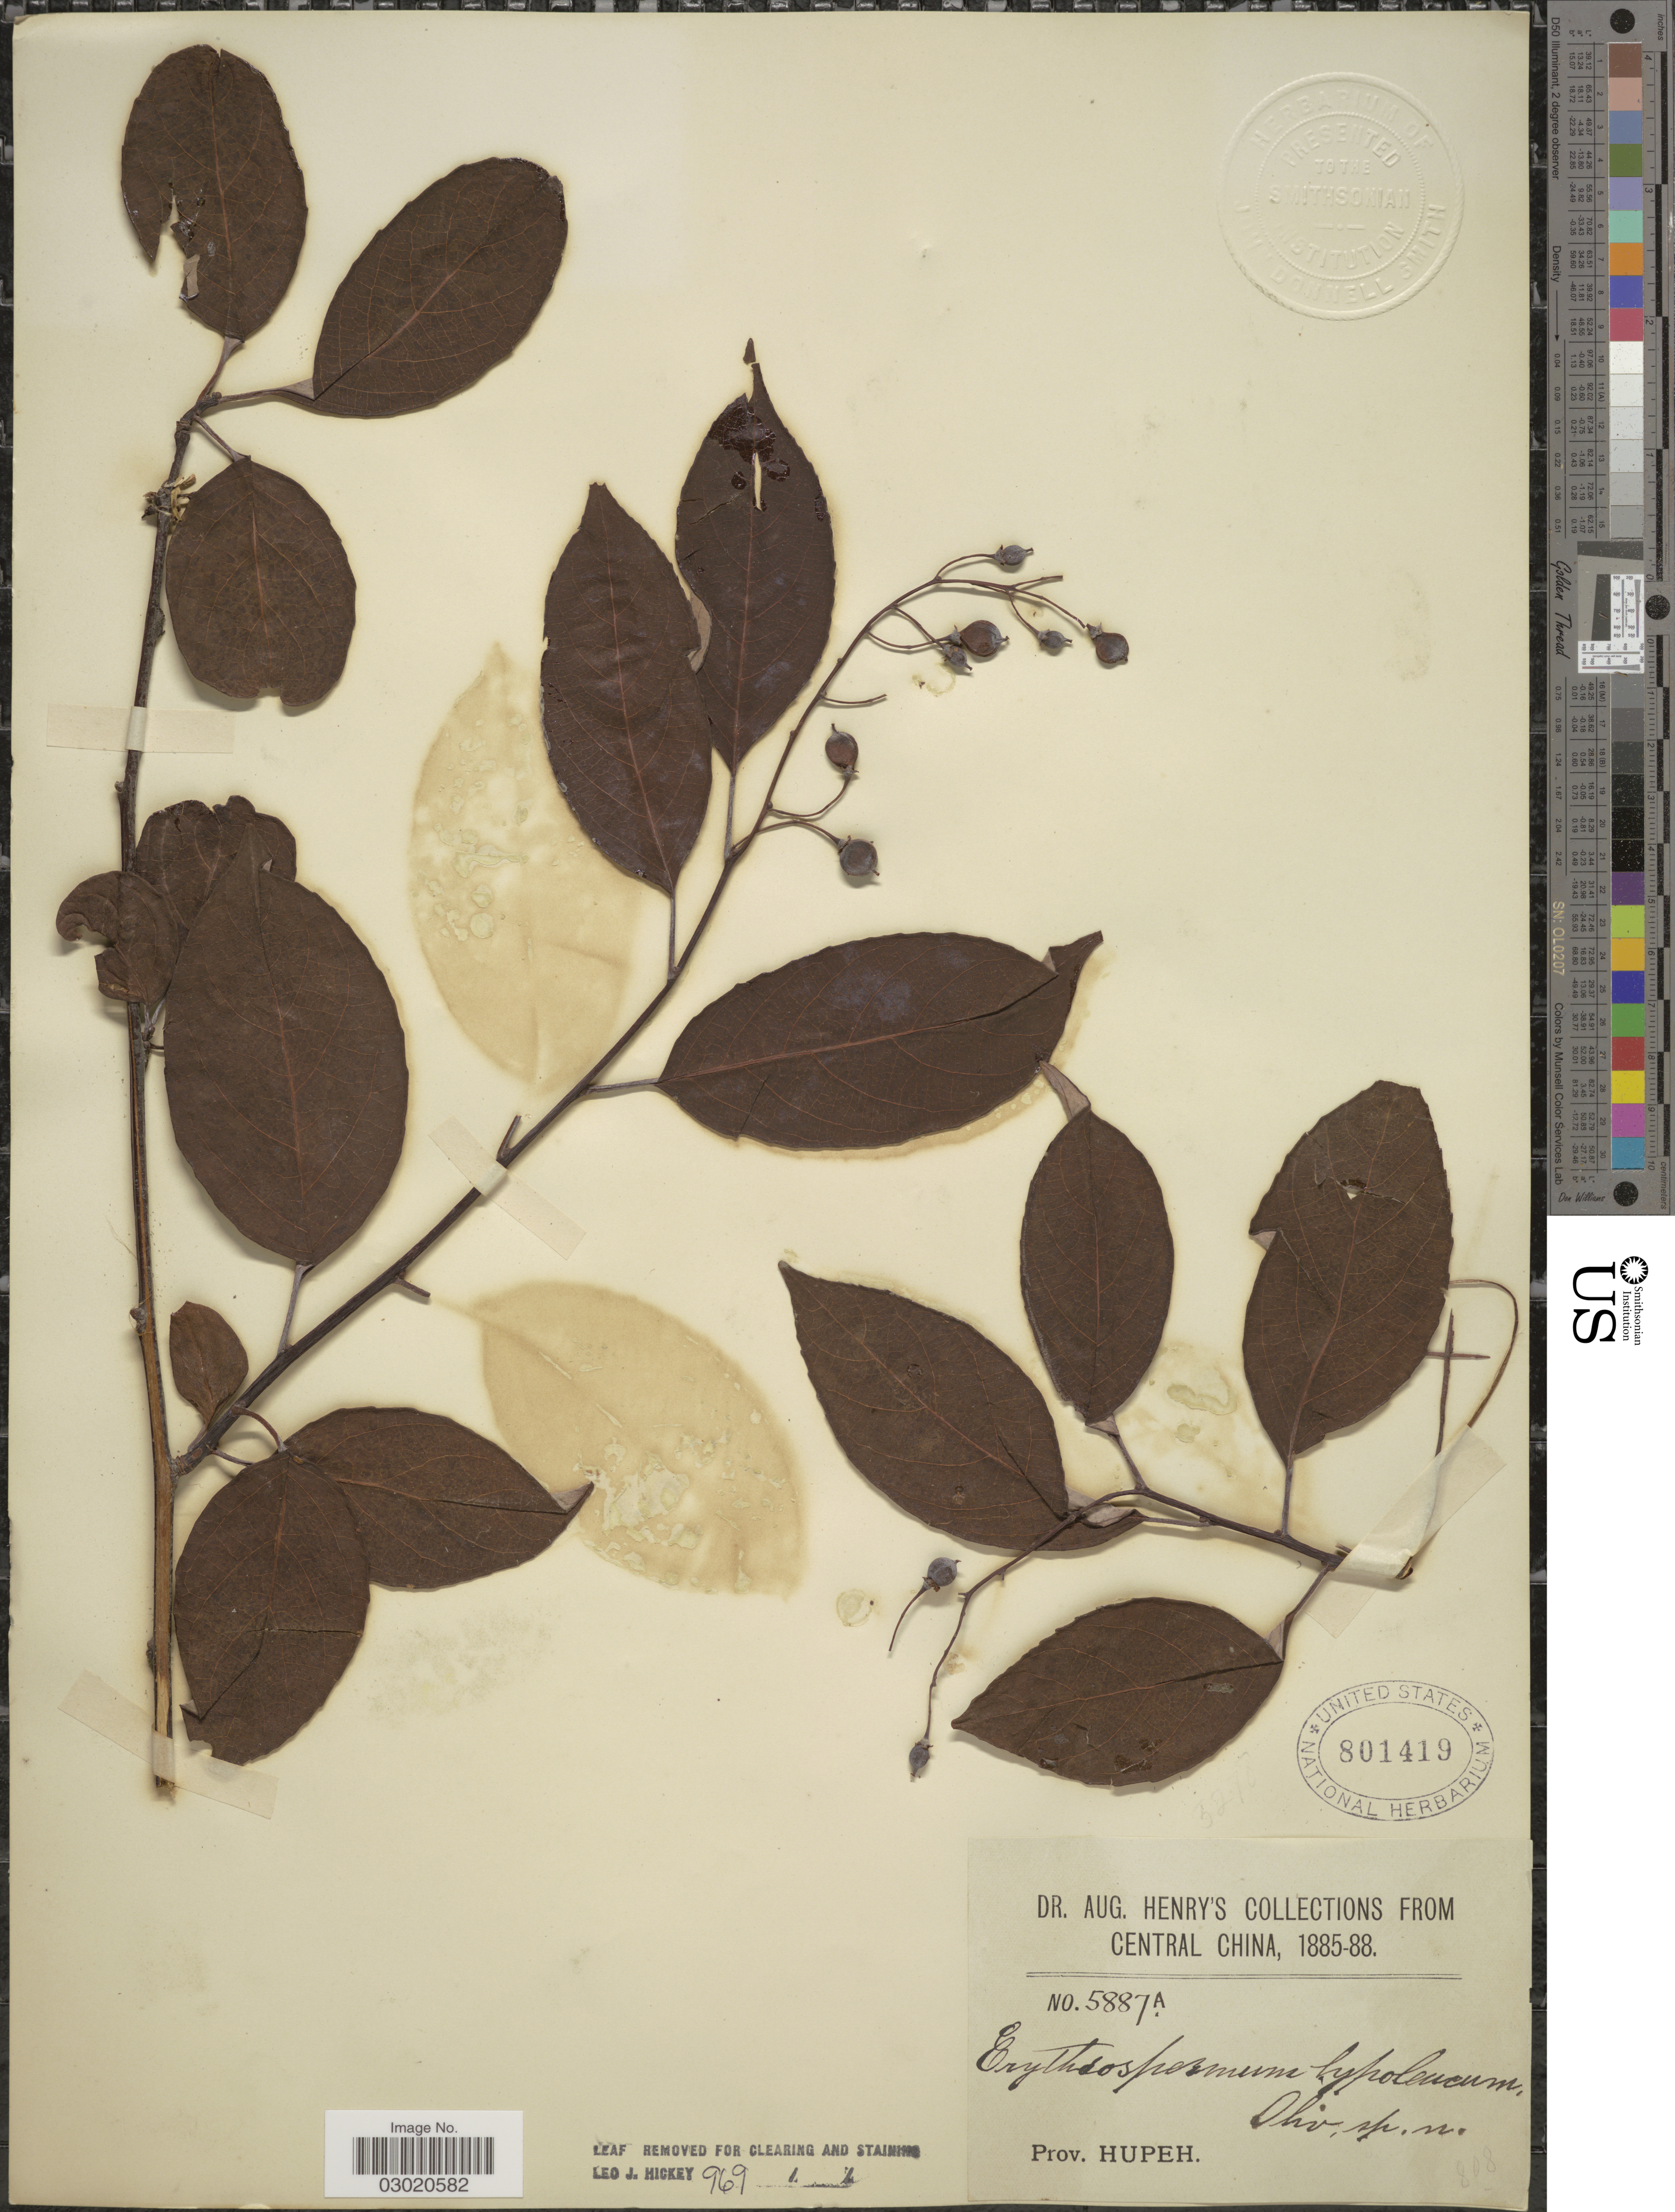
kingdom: Plantae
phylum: Tracheophyta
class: Magnoliopsida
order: Malpighiales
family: Achariaceae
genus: Erythrospermum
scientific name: Erythrospermum hypoleucum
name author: Oliv.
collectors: A. Henry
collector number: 5887 A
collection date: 1885/1888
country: China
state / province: Hubei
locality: Central China, Prov. Hupeh.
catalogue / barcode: US 801419